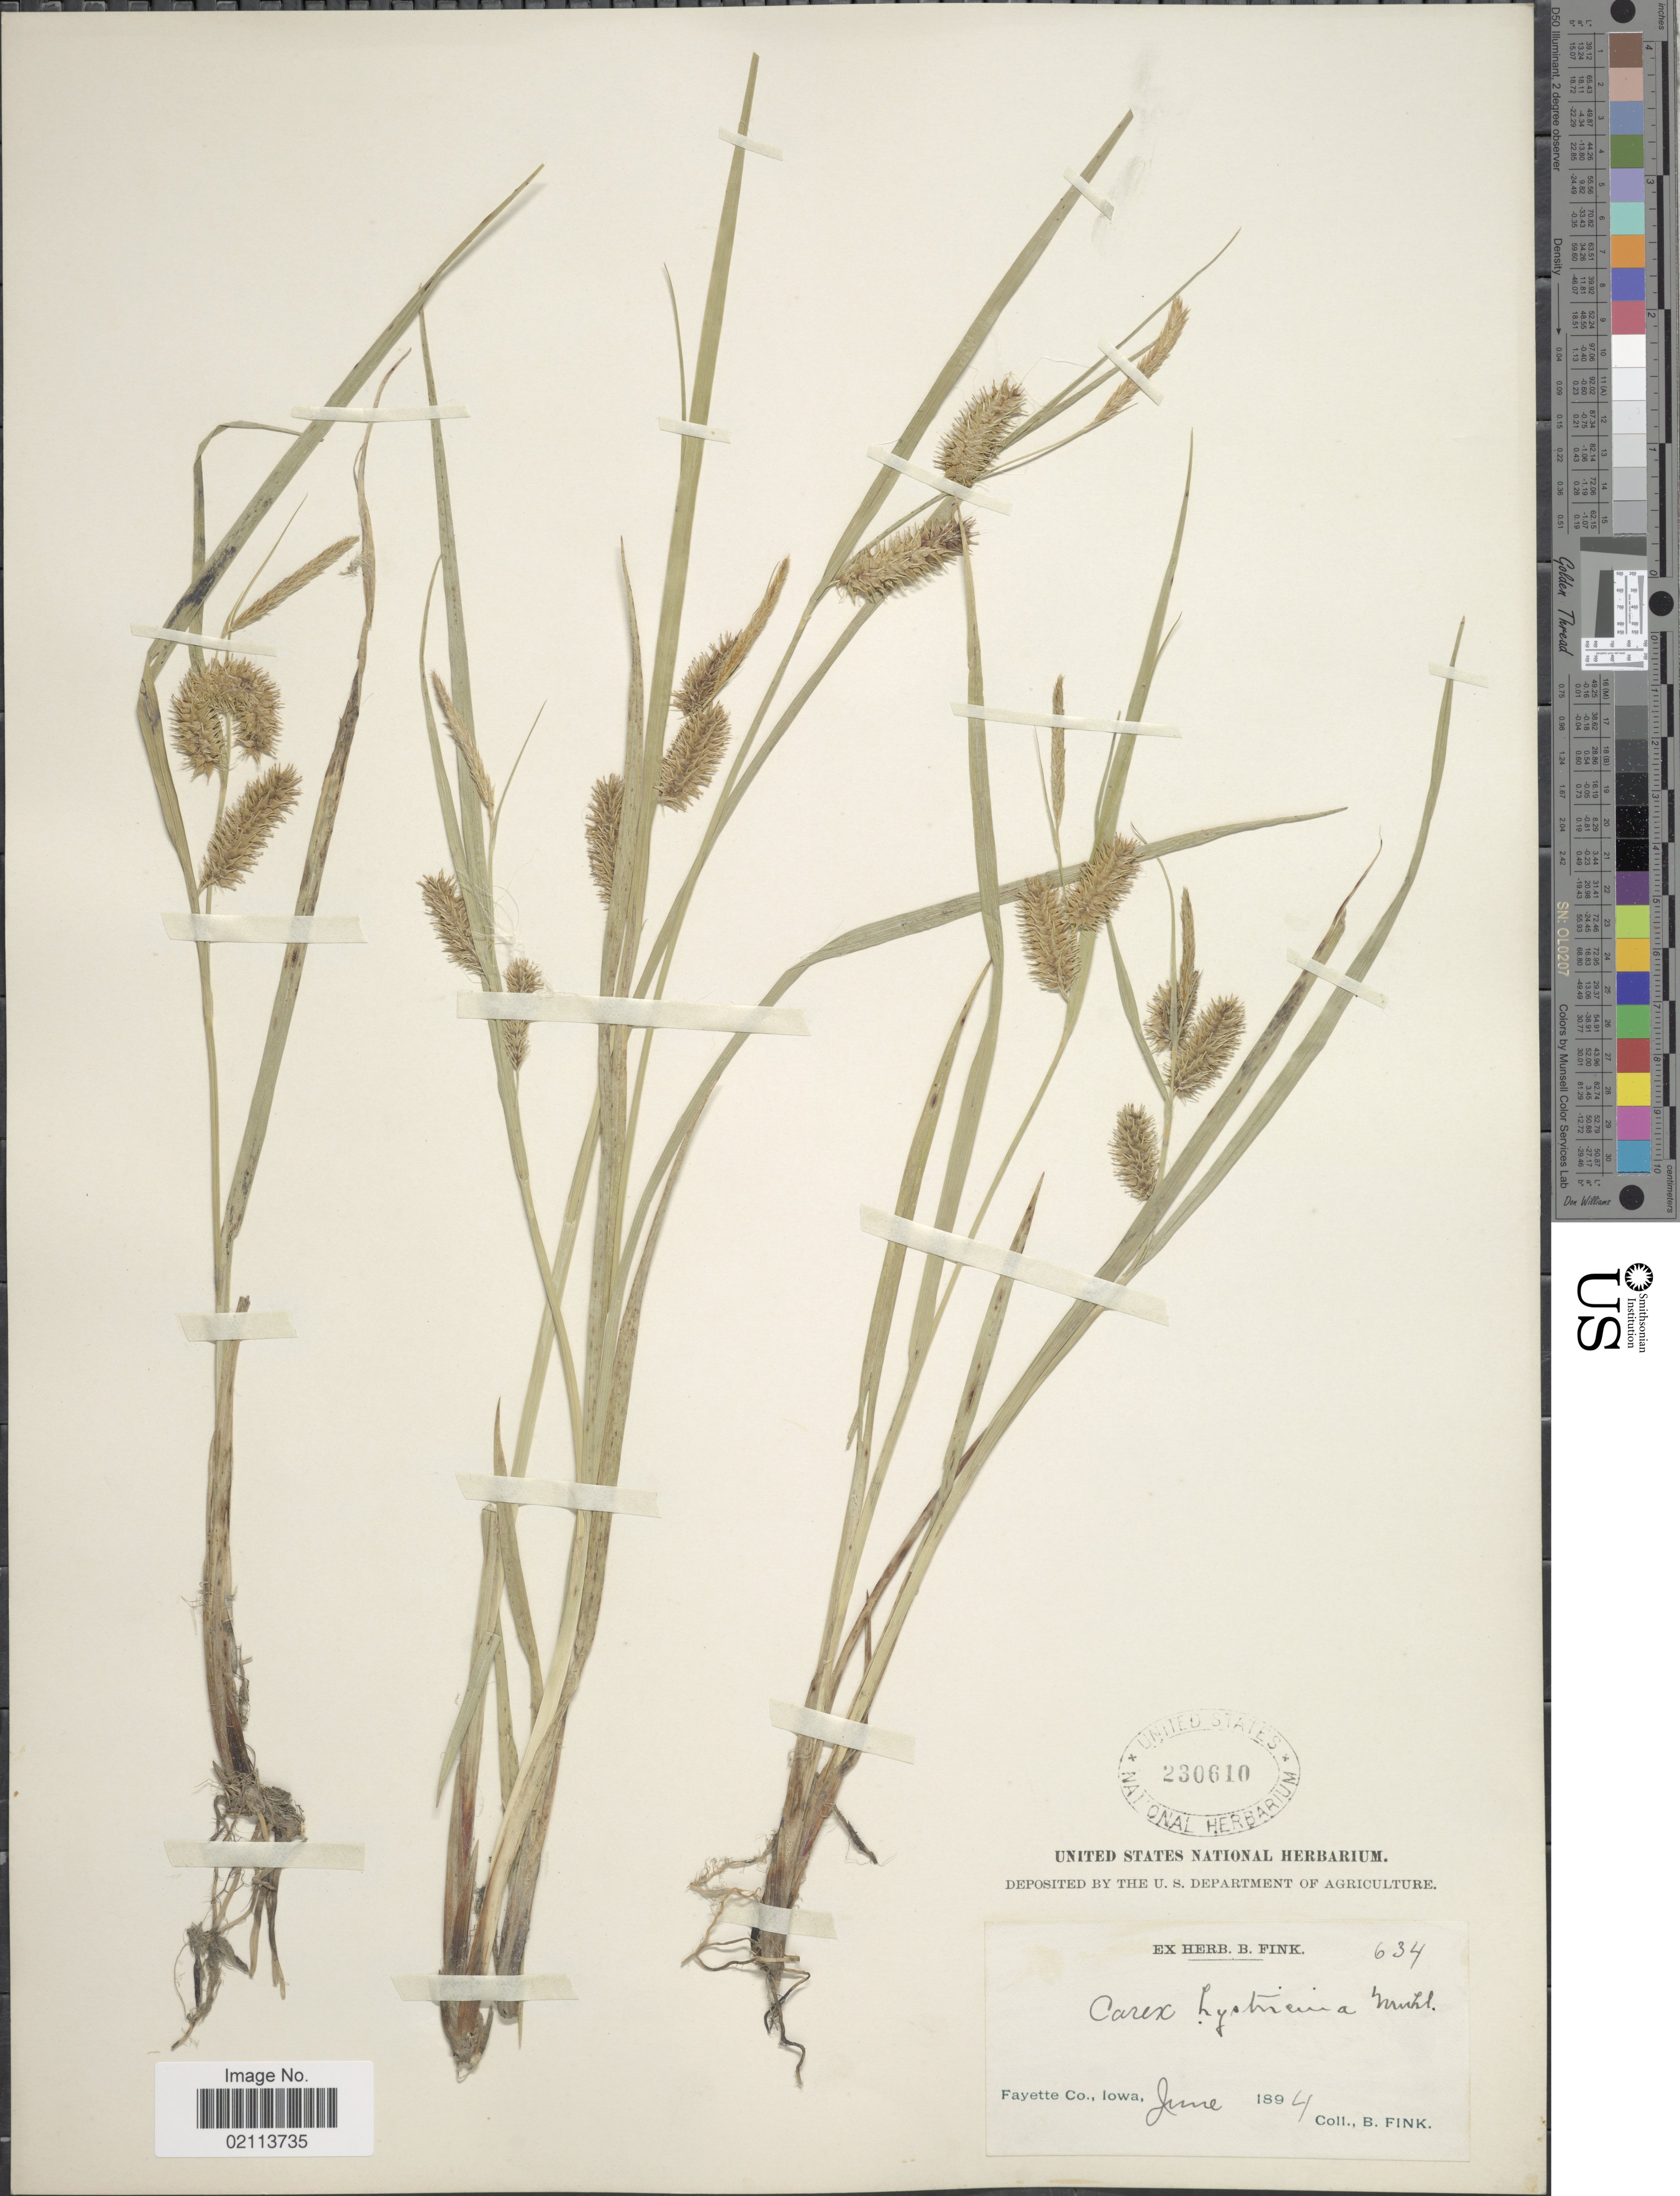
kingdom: Plantae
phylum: Tracheophyta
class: Liliopsida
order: Poales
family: Cyperaceae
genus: Carex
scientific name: Carex hystericina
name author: Muhl. ex Willd.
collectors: B. Fink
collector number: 634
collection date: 1894-06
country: United States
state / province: Iowa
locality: Fayette Co., Iowa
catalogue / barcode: US 230610